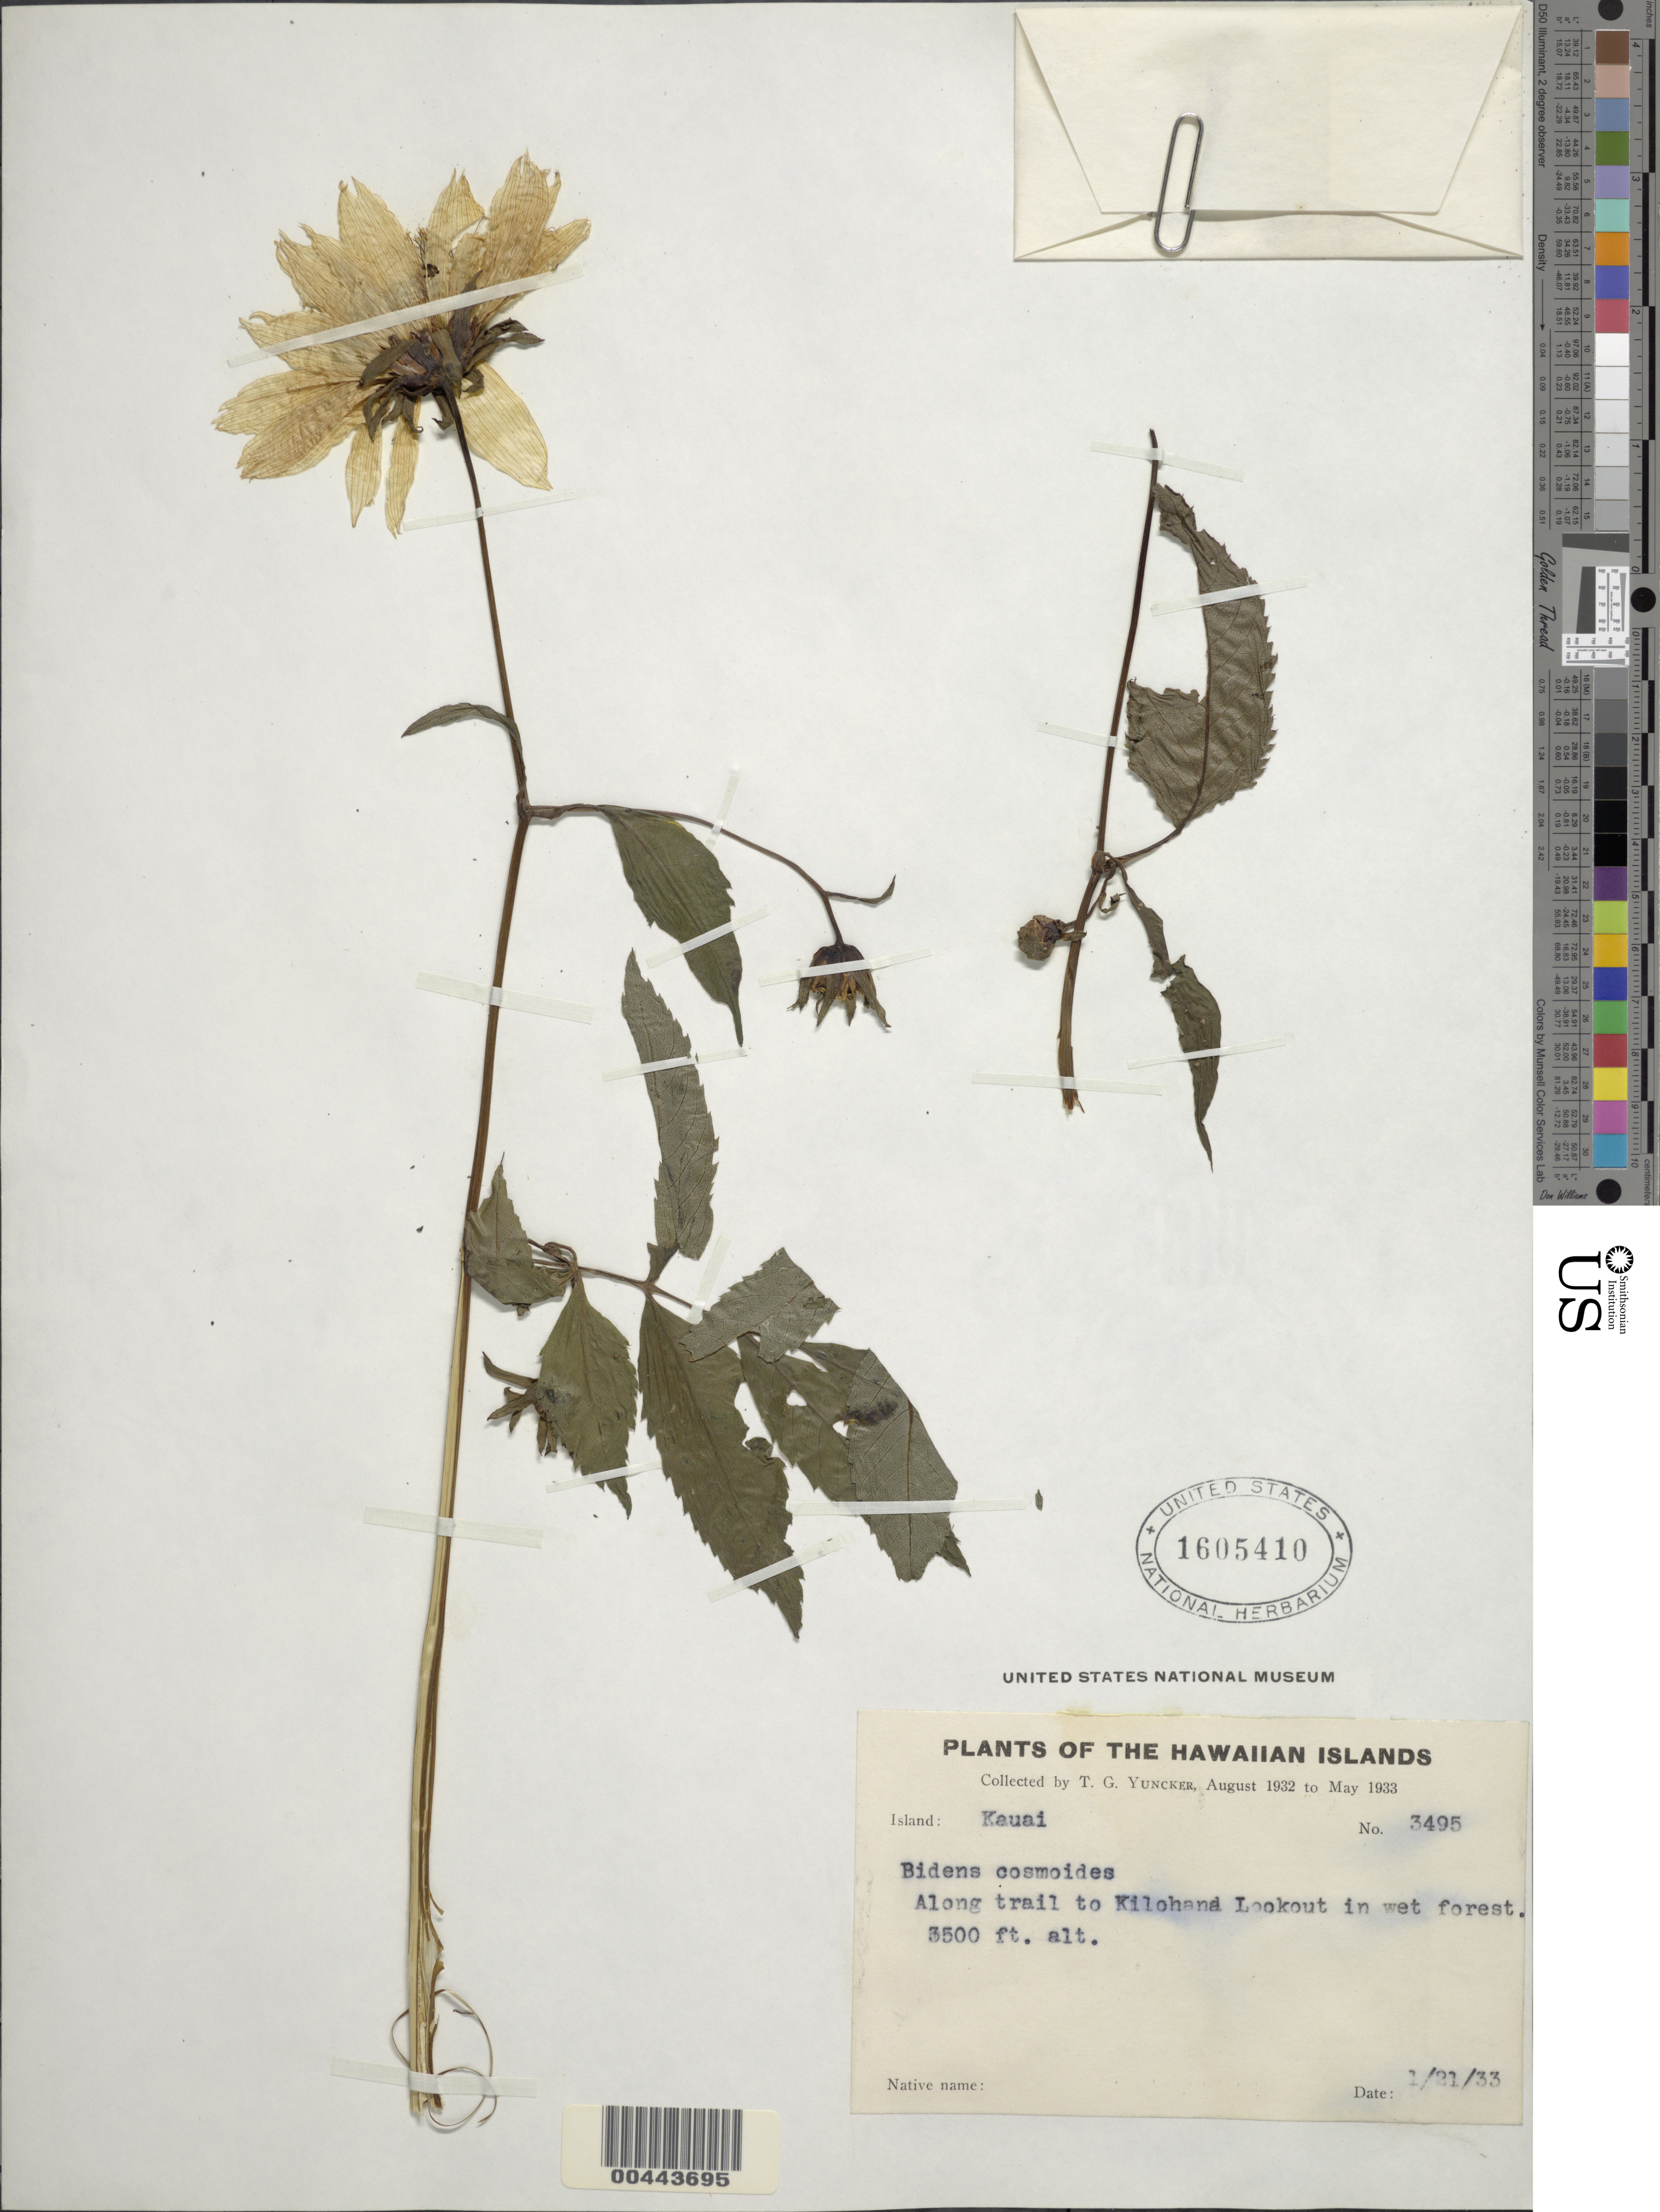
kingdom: Plantae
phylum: Tracheophyta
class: Magnoliopsida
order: Asterales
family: Asteraceae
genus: Bidens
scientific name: Bidens cosmoides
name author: (A. Gray) Sherff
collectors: T. G. Yuncker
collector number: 3495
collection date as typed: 21 Jan 1933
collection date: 1933-01-21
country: United States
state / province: Hawaii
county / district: Kauai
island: Kaua'i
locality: Along trail to Kilohana Lookout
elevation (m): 1067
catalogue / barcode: US 1605410